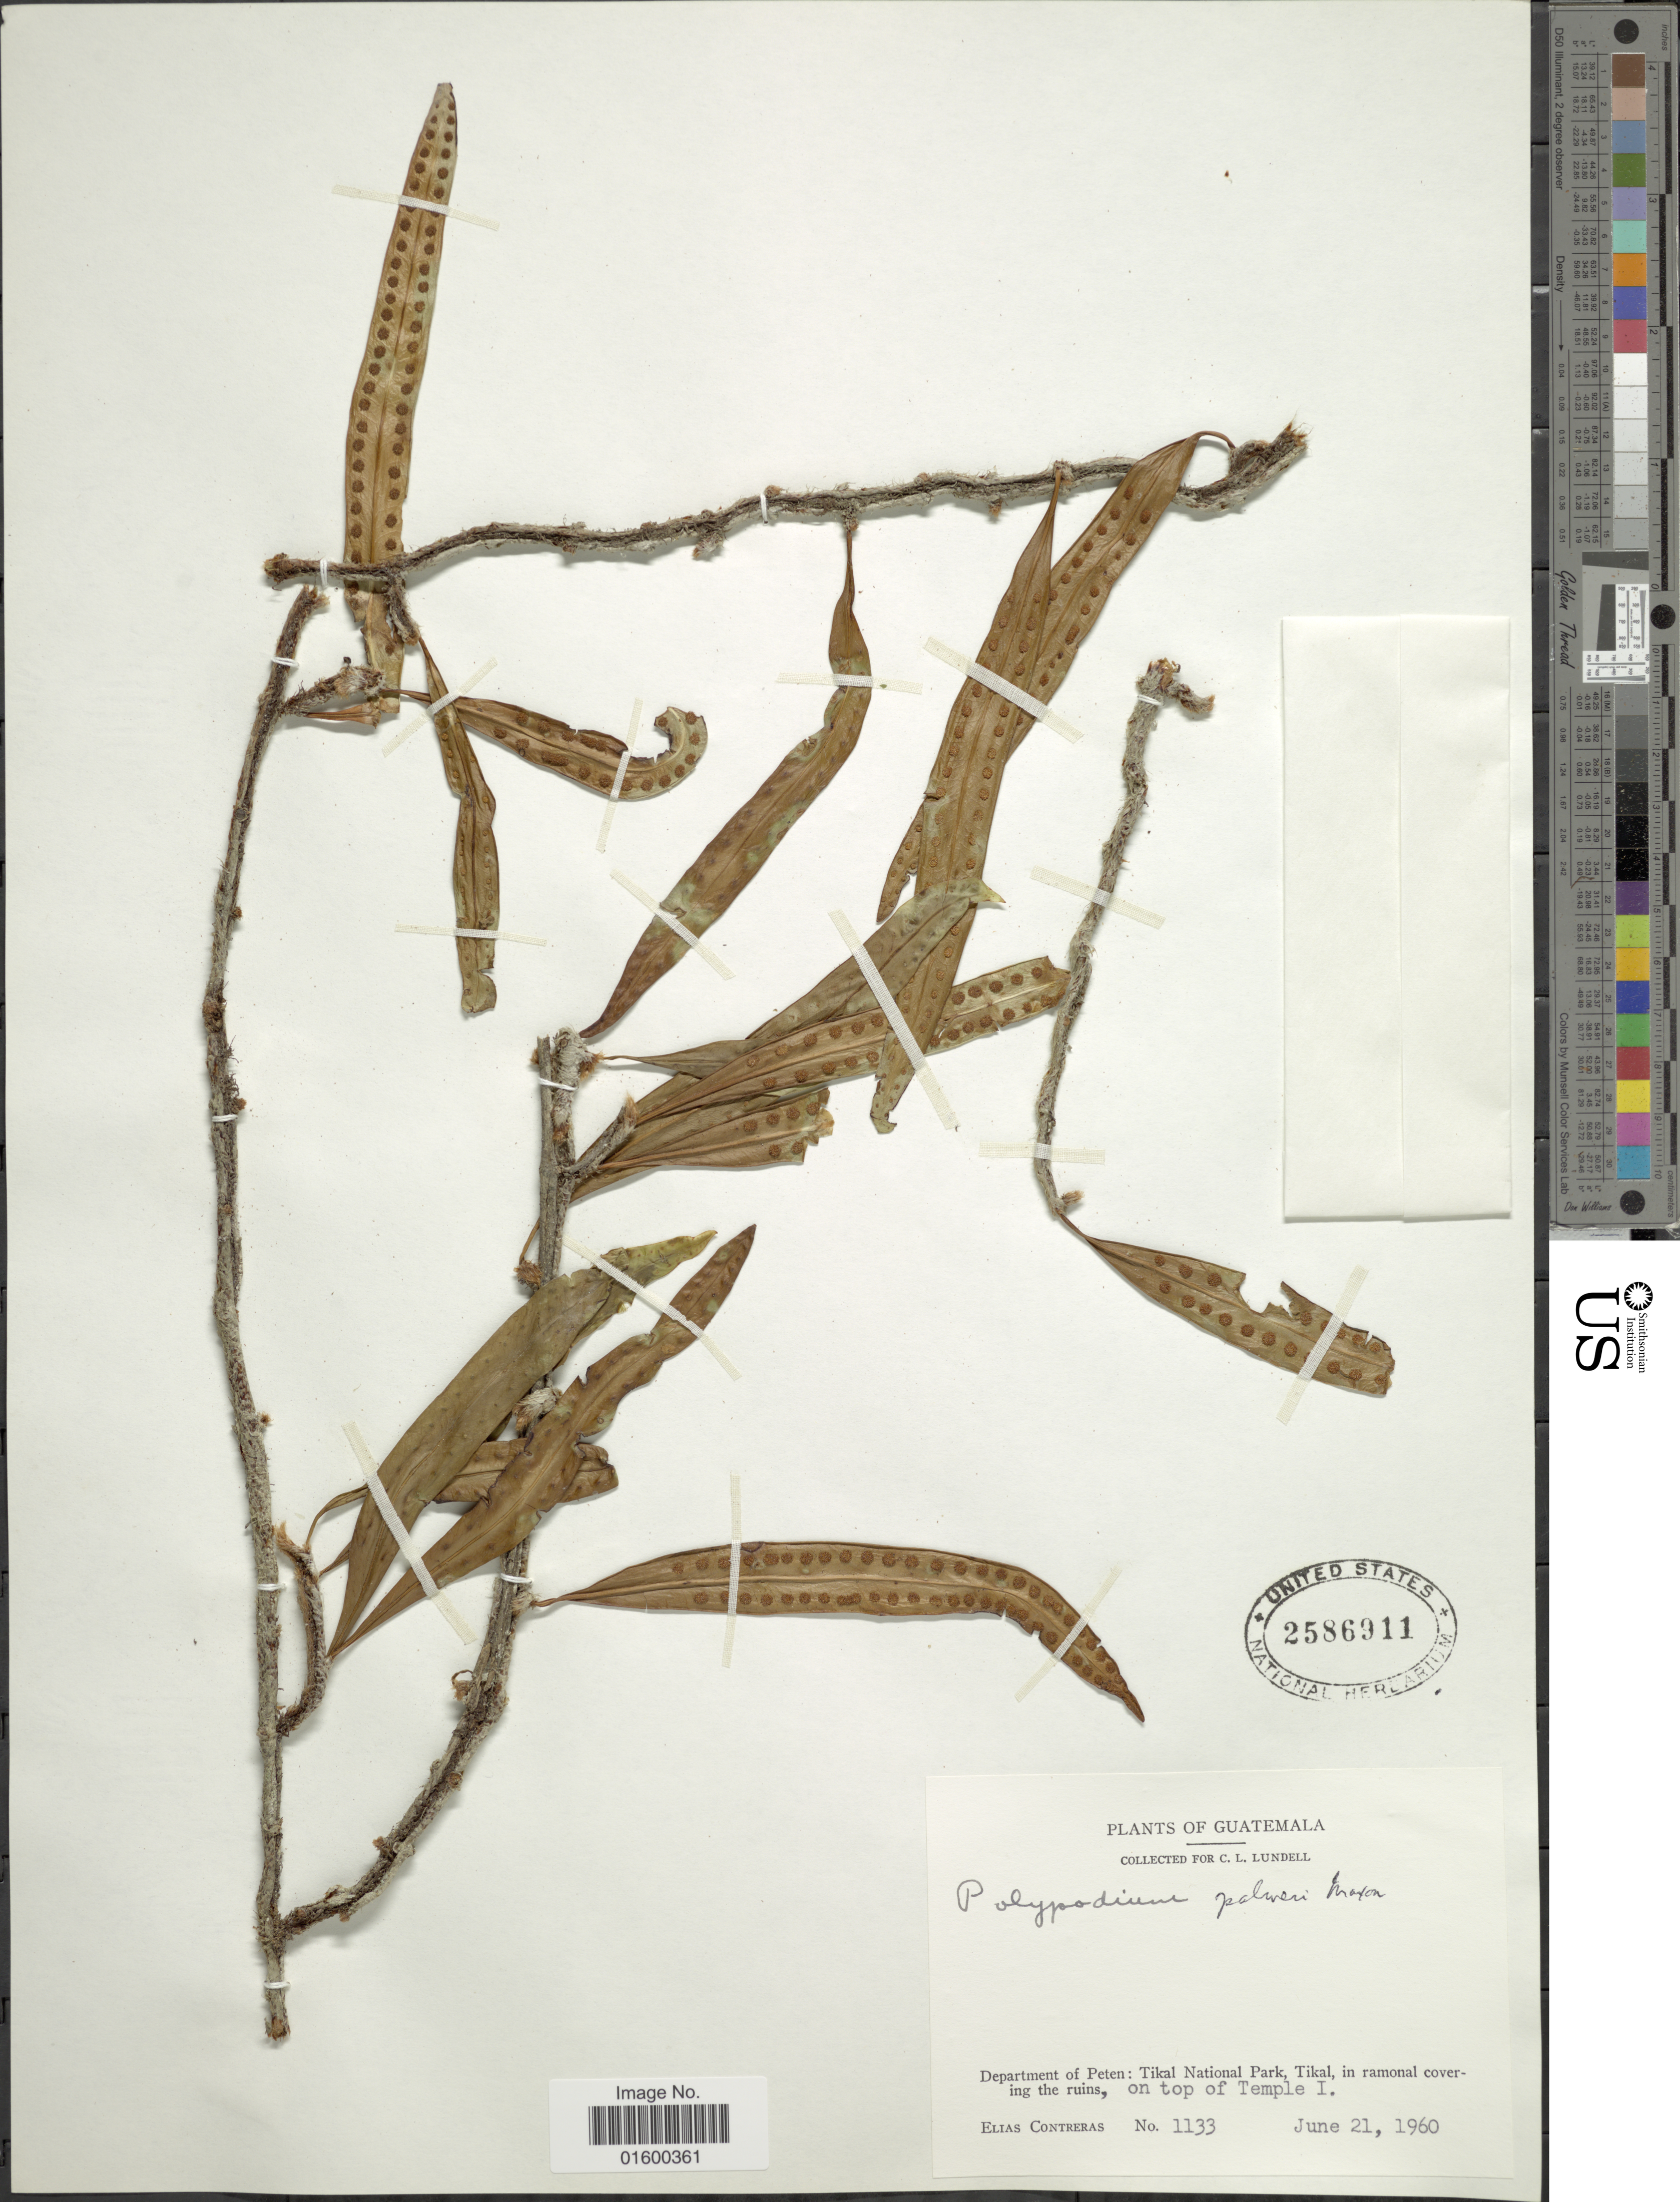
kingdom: Plantae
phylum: Tracheophyta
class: Polypodiopsida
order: Polypodiales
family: Polypodiaceae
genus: Microgramma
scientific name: Microgramma nitida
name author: (J. Sm.) A.R. Sm.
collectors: E. Contreras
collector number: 1133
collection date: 1960-06-21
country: Guatemala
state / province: El Petén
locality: Department of Peten, Tikal National Park, Tikal, on top of Temple 1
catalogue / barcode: US 2586911